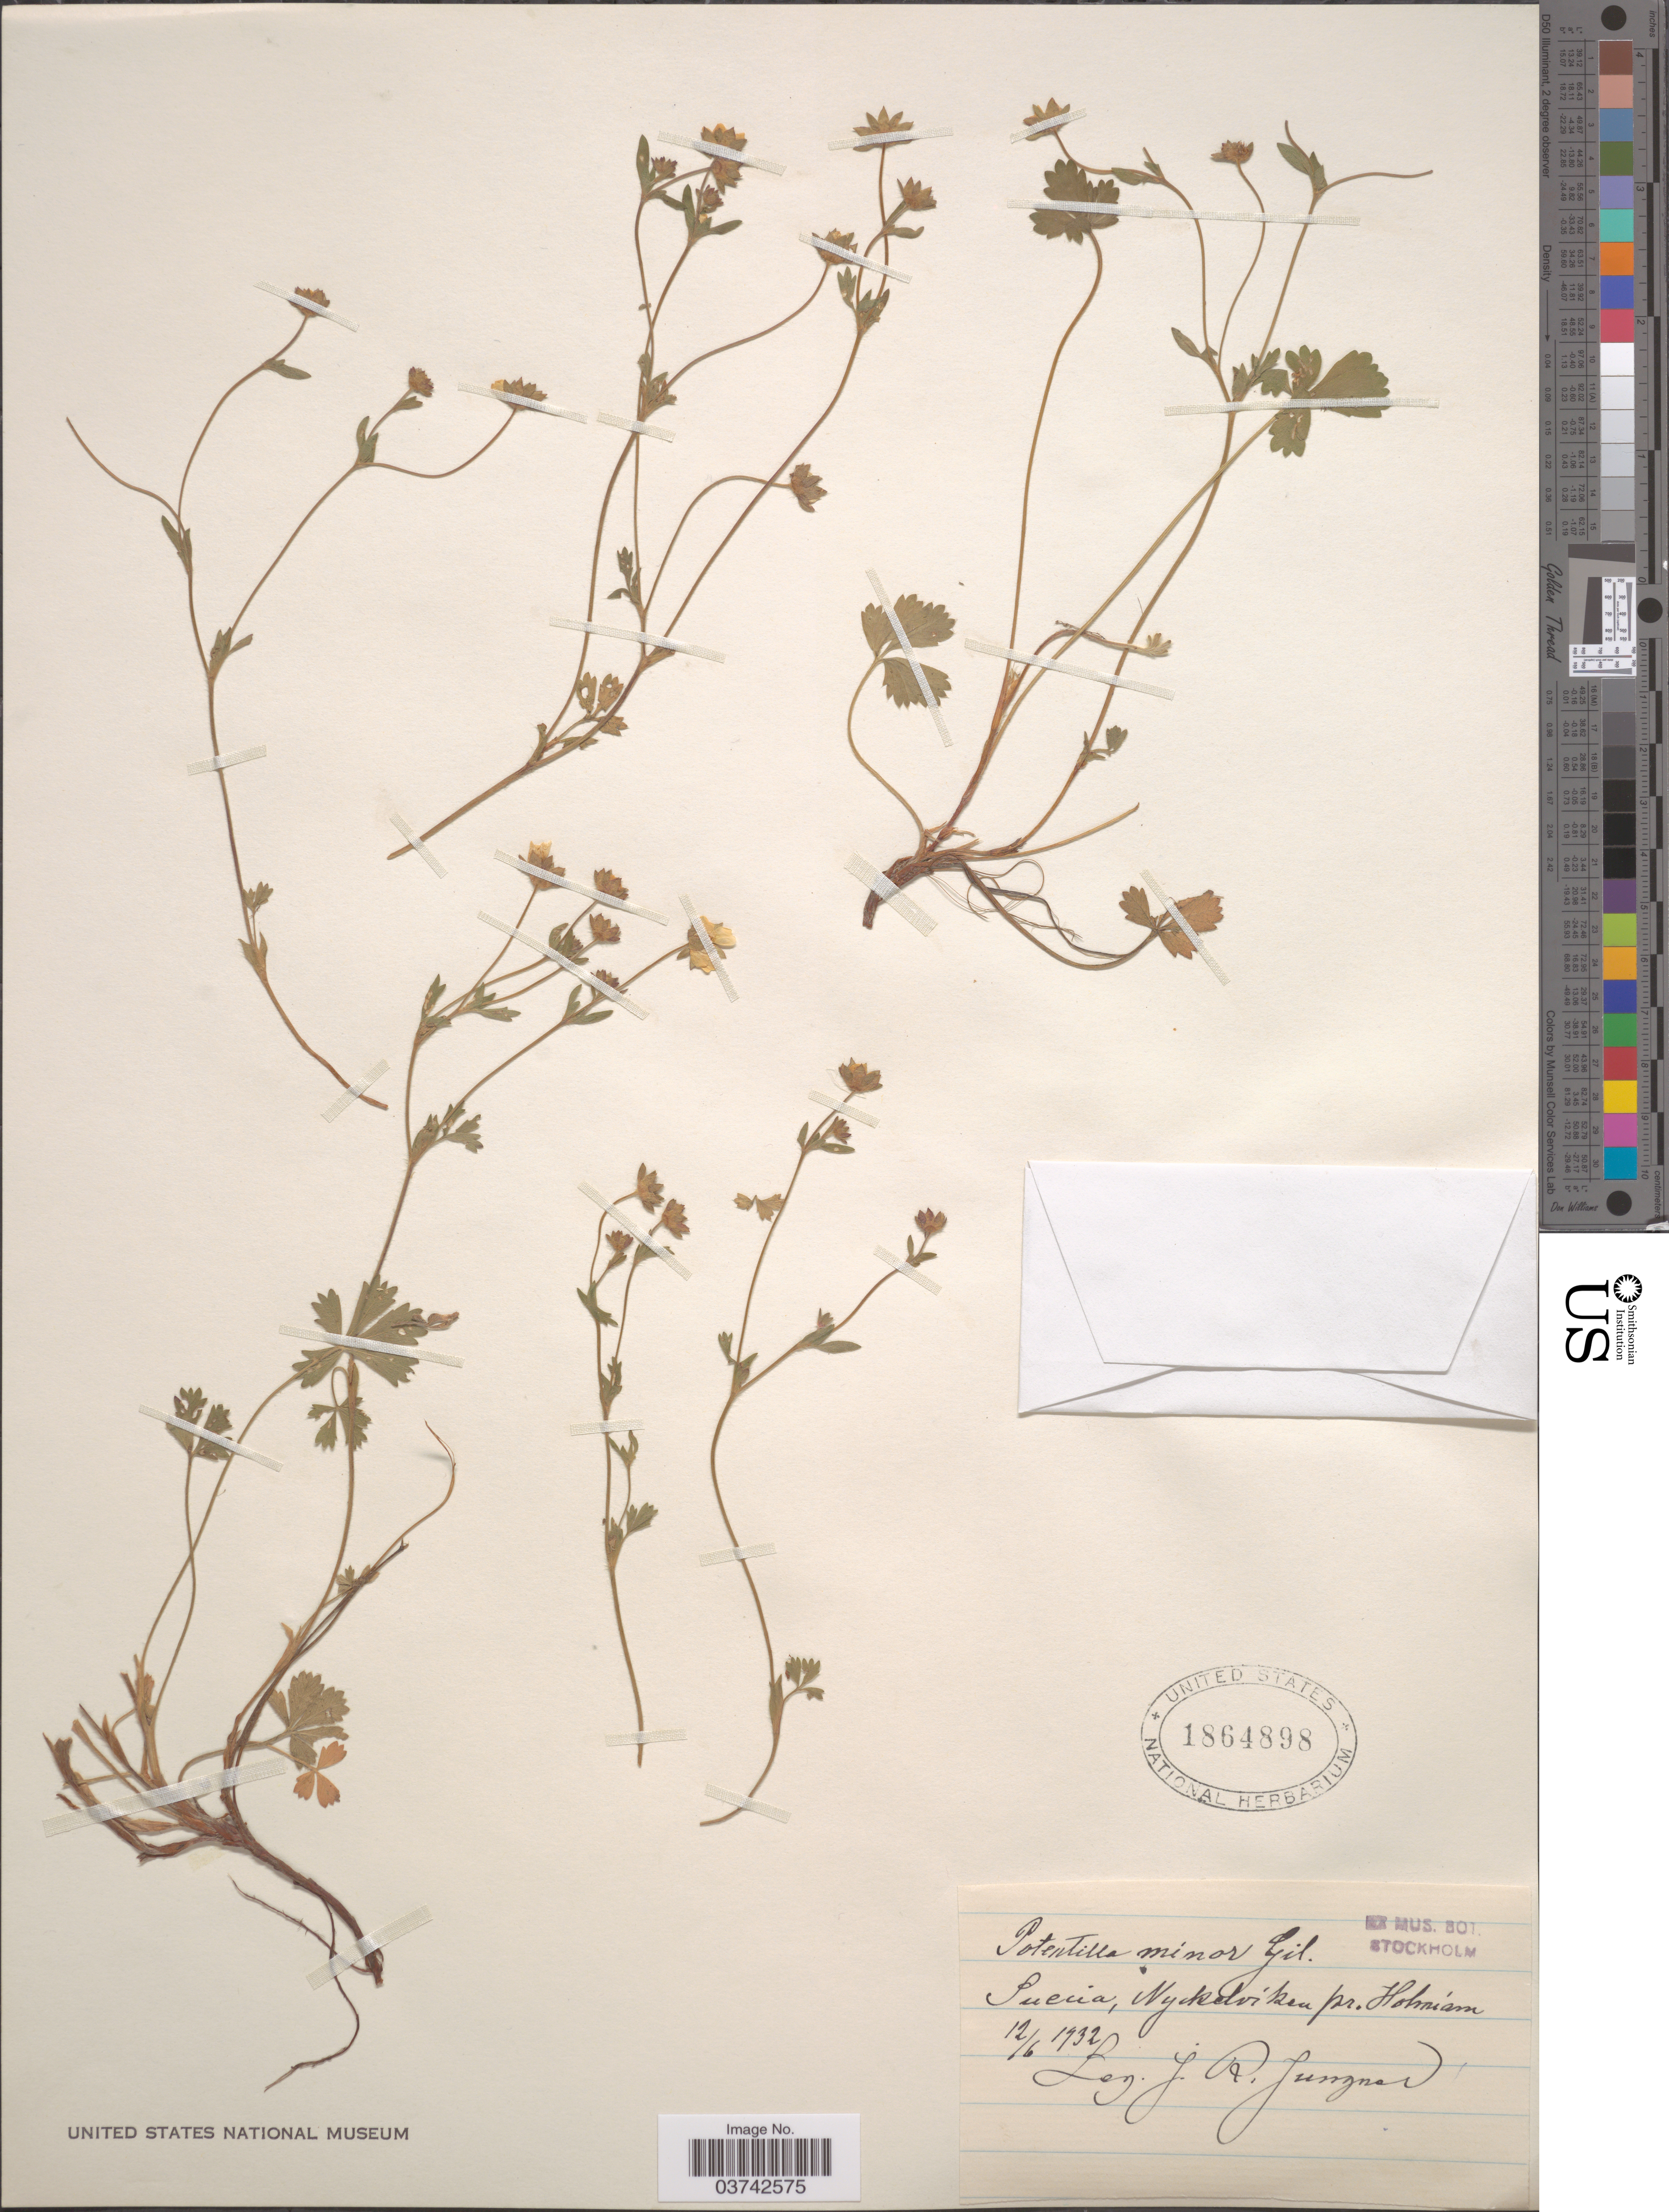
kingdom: Plantae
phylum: Tracheophyta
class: Magnoliopsida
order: Rosales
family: Rosaceae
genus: Potentilla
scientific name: Potentilla minor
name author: Gilib.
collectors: J. Jungner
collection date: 1932-06-12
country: Sweden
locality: Suecia, Nyckelviken pr. Holmiam.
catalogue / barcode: US 1864898